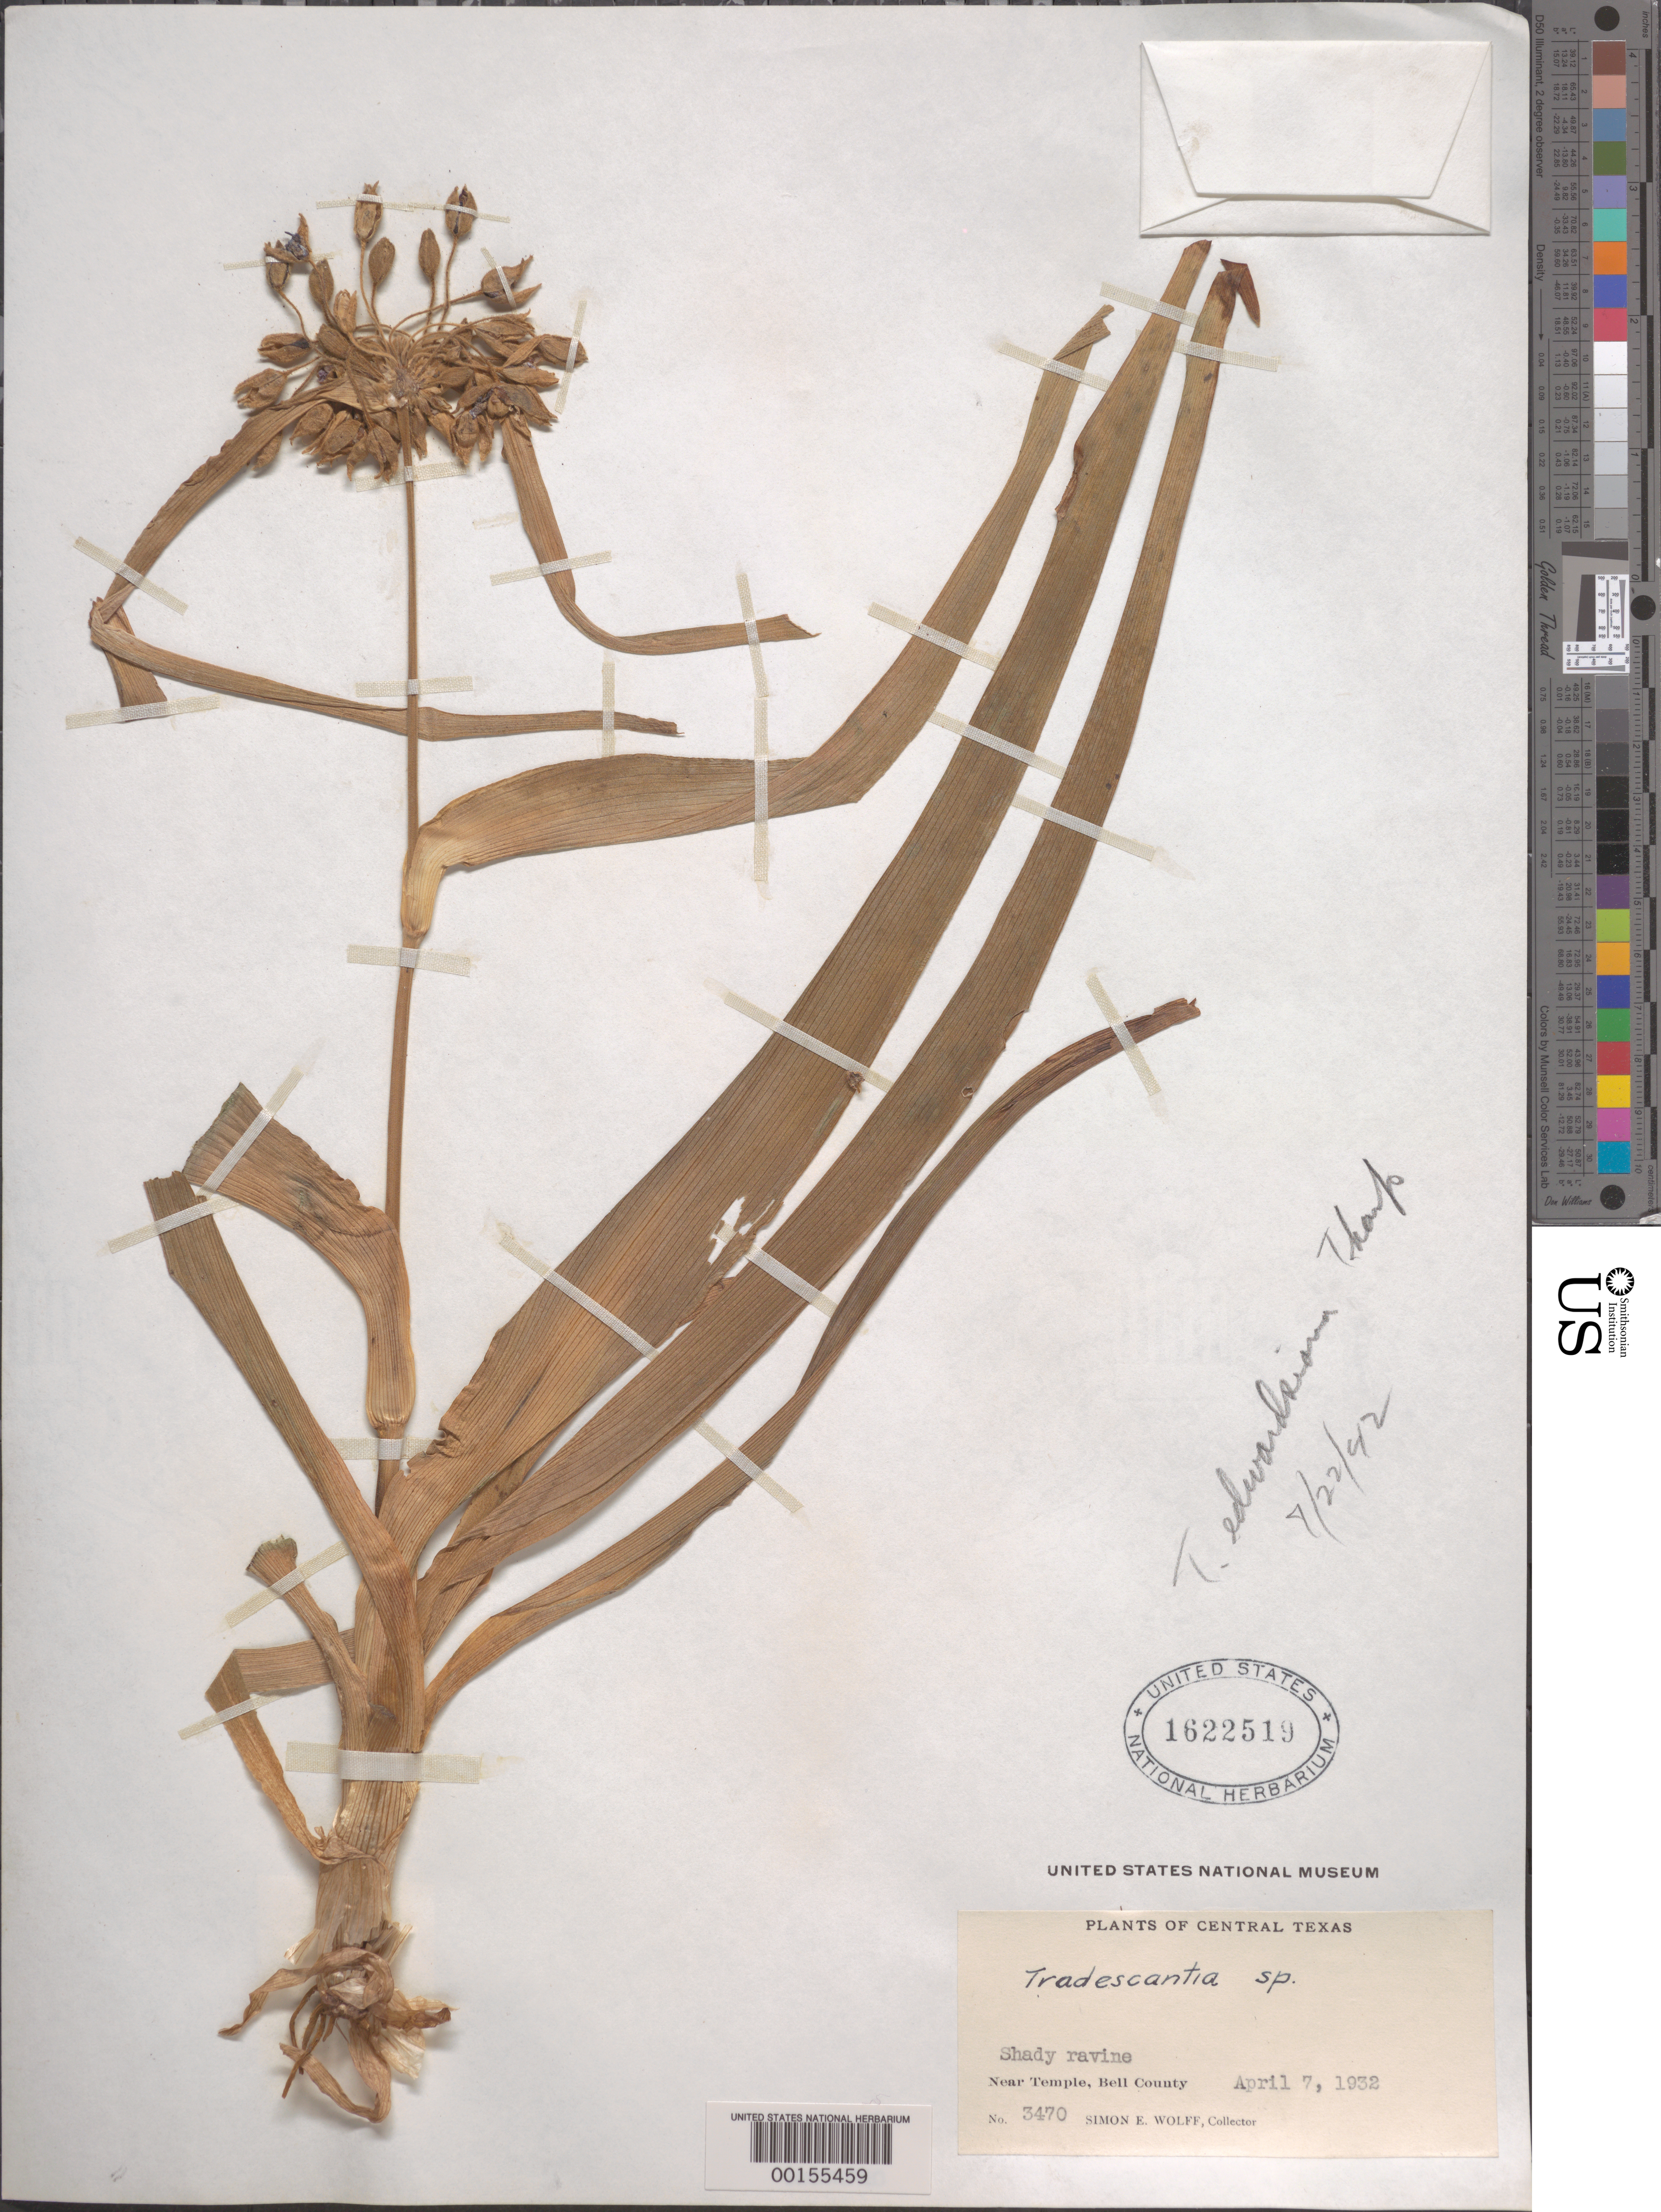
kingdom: Plantae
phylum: Tracheophyta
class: Liliopsida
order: Commelinales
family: Commelinaceae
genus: Tradescantia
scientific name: Tradescantia edwardsiana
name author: Tharp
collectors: S. E. Wolff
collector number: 3470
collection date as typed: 07 Apr 1932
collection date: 1932-04-07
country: United States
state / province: Texas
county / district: Bell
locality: Near temple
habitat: Shady ravine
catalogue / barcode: US 1622519